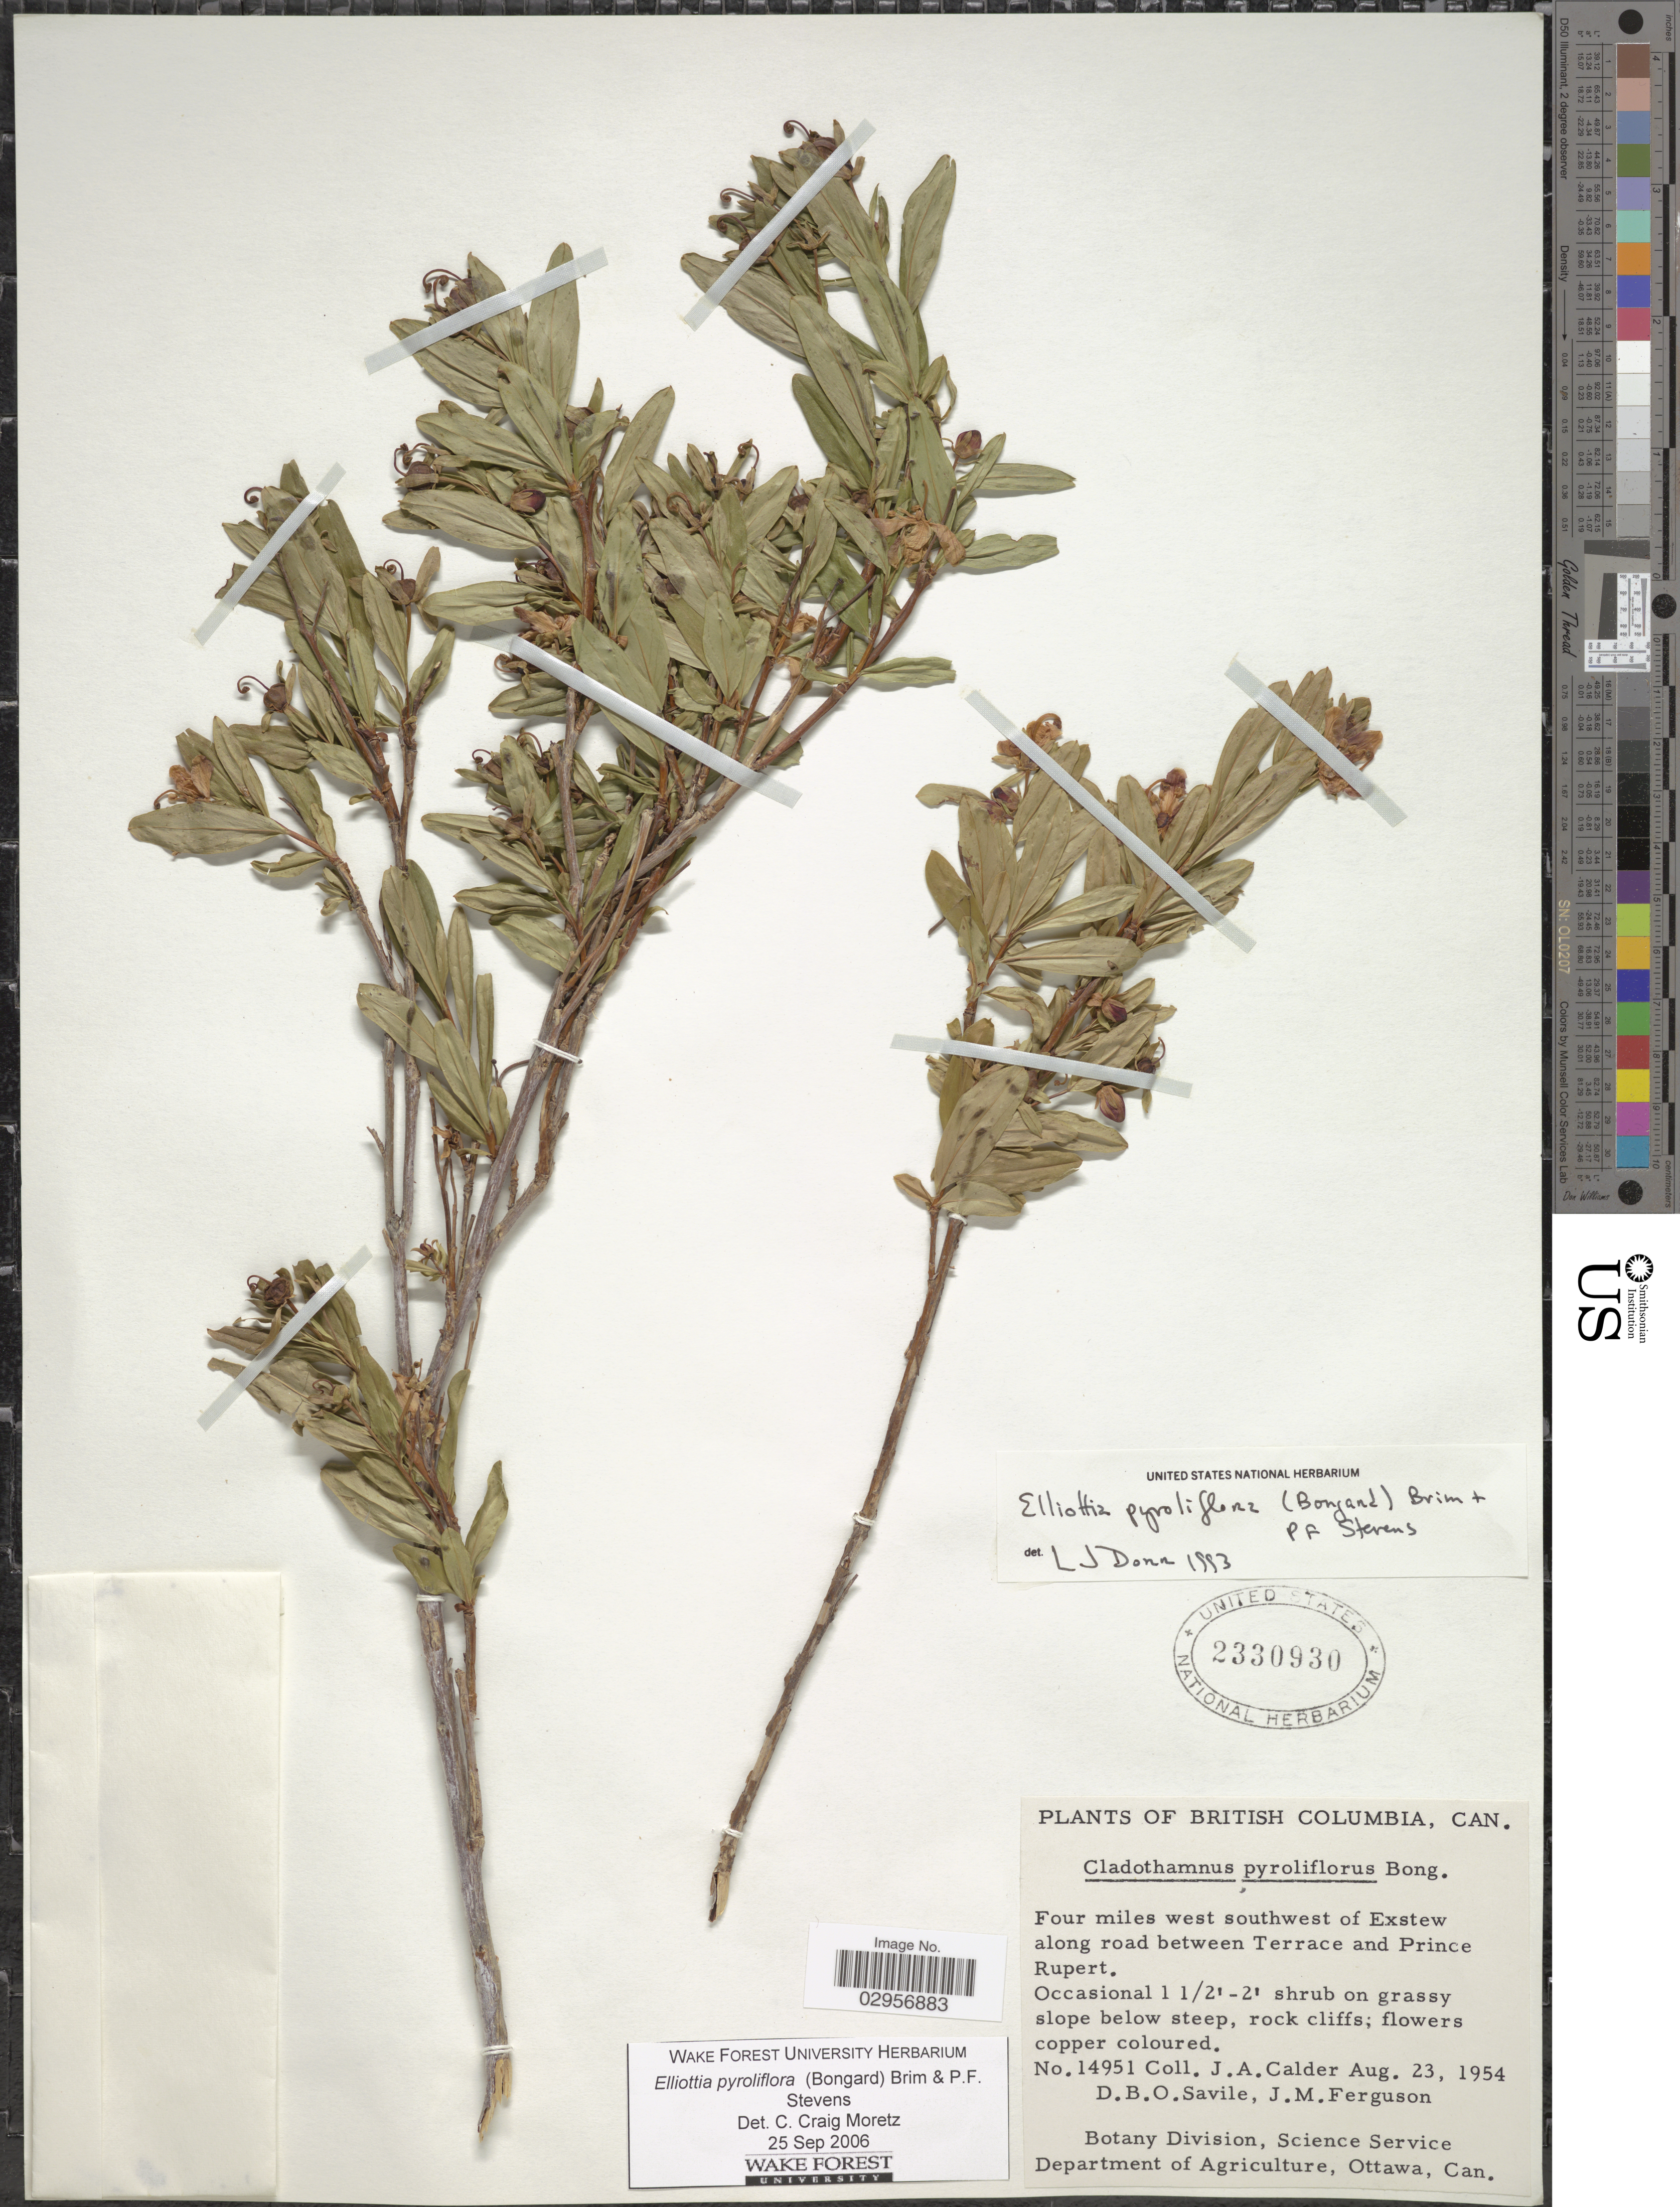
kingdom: Plantae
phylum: Tracheophyta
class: Magnoliopsida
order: Ericales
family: Ericaceae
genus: Elliottia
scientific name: Elliottia pyroliflora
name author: (Bong.) P.F. Stevens & Brim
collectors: J. A. Calder, D. Savile & J. M. Ferguson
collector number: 14951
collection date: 1954-08-23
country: Canada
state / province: British Columbia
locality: Four miles west southwest of Exstew along road between Terrace and Prince Rupert.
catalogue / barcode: US 2330930